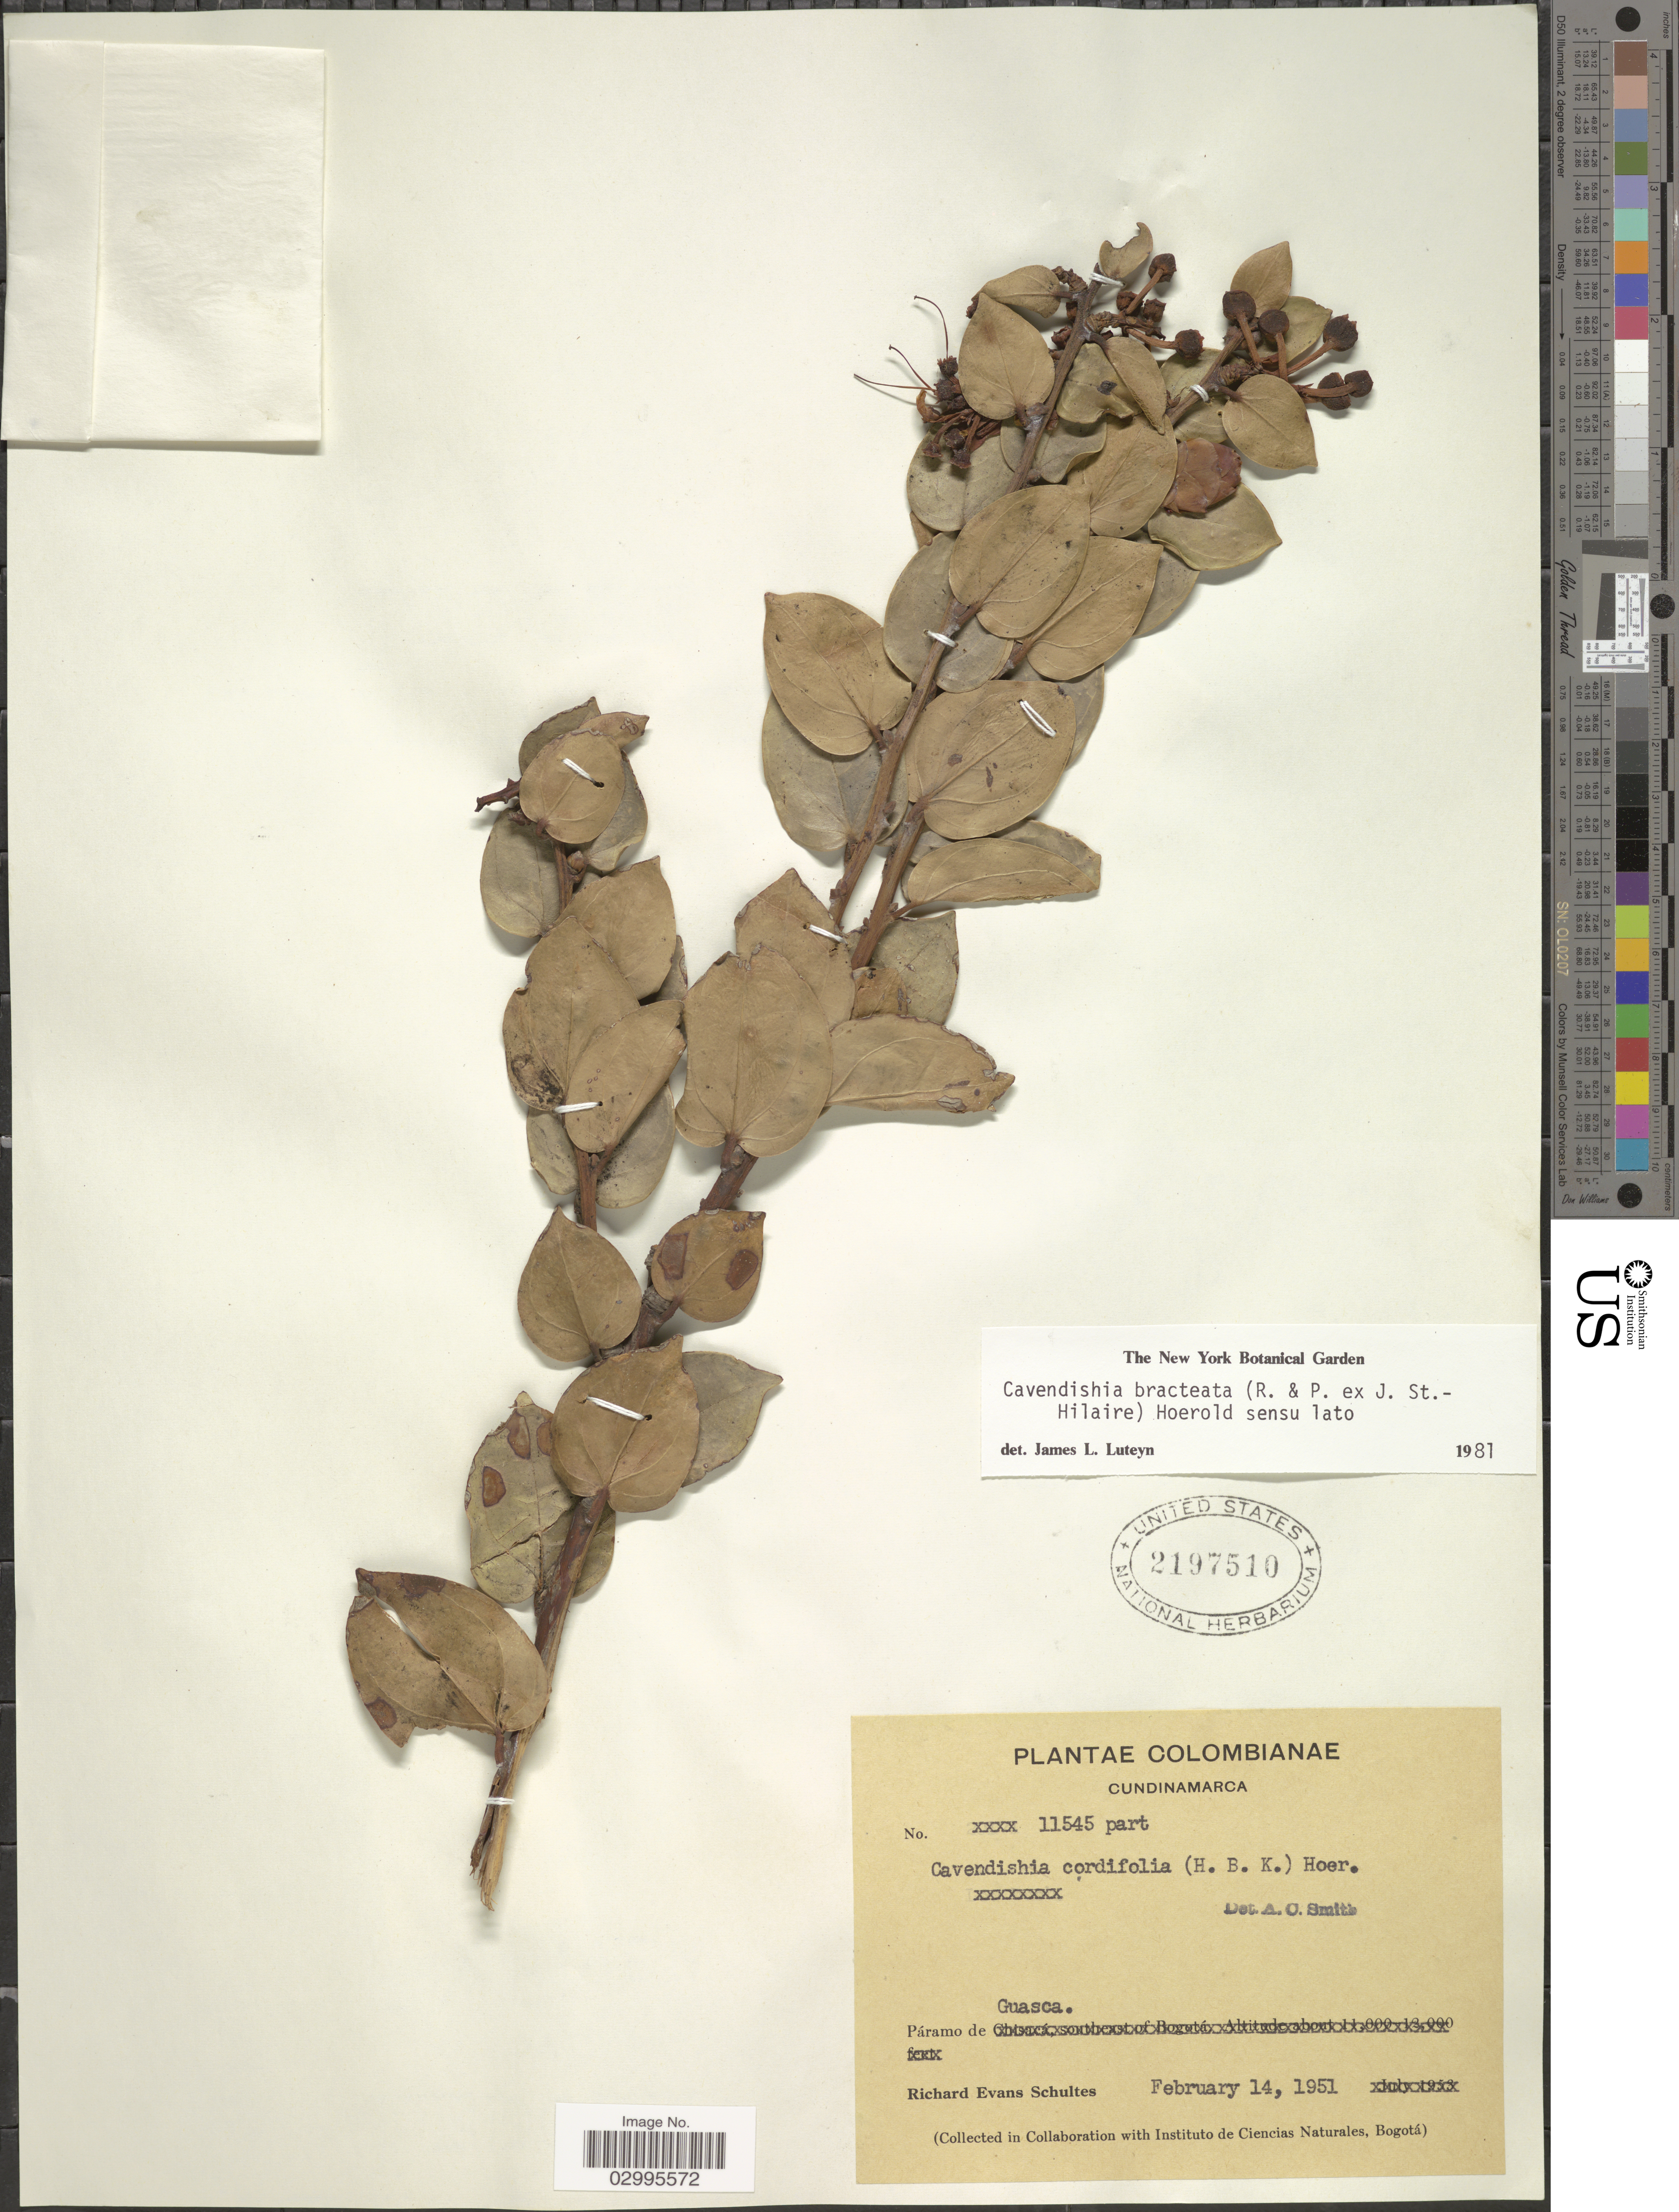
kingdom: Plantae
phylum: Tracheophyta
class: Magnoliopsida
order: Ericales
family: Ericaceae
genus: Cavendishia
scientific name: Cavendishia bracteata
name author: (Ruiz & Pav. ex J. St.-Hil.) Hoerold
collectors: R. E. Schultes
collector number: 11545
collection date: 1951-02-14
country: Colombia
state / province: Cundinamarca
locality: Páramo de Guasca.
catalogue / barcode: US 2197510